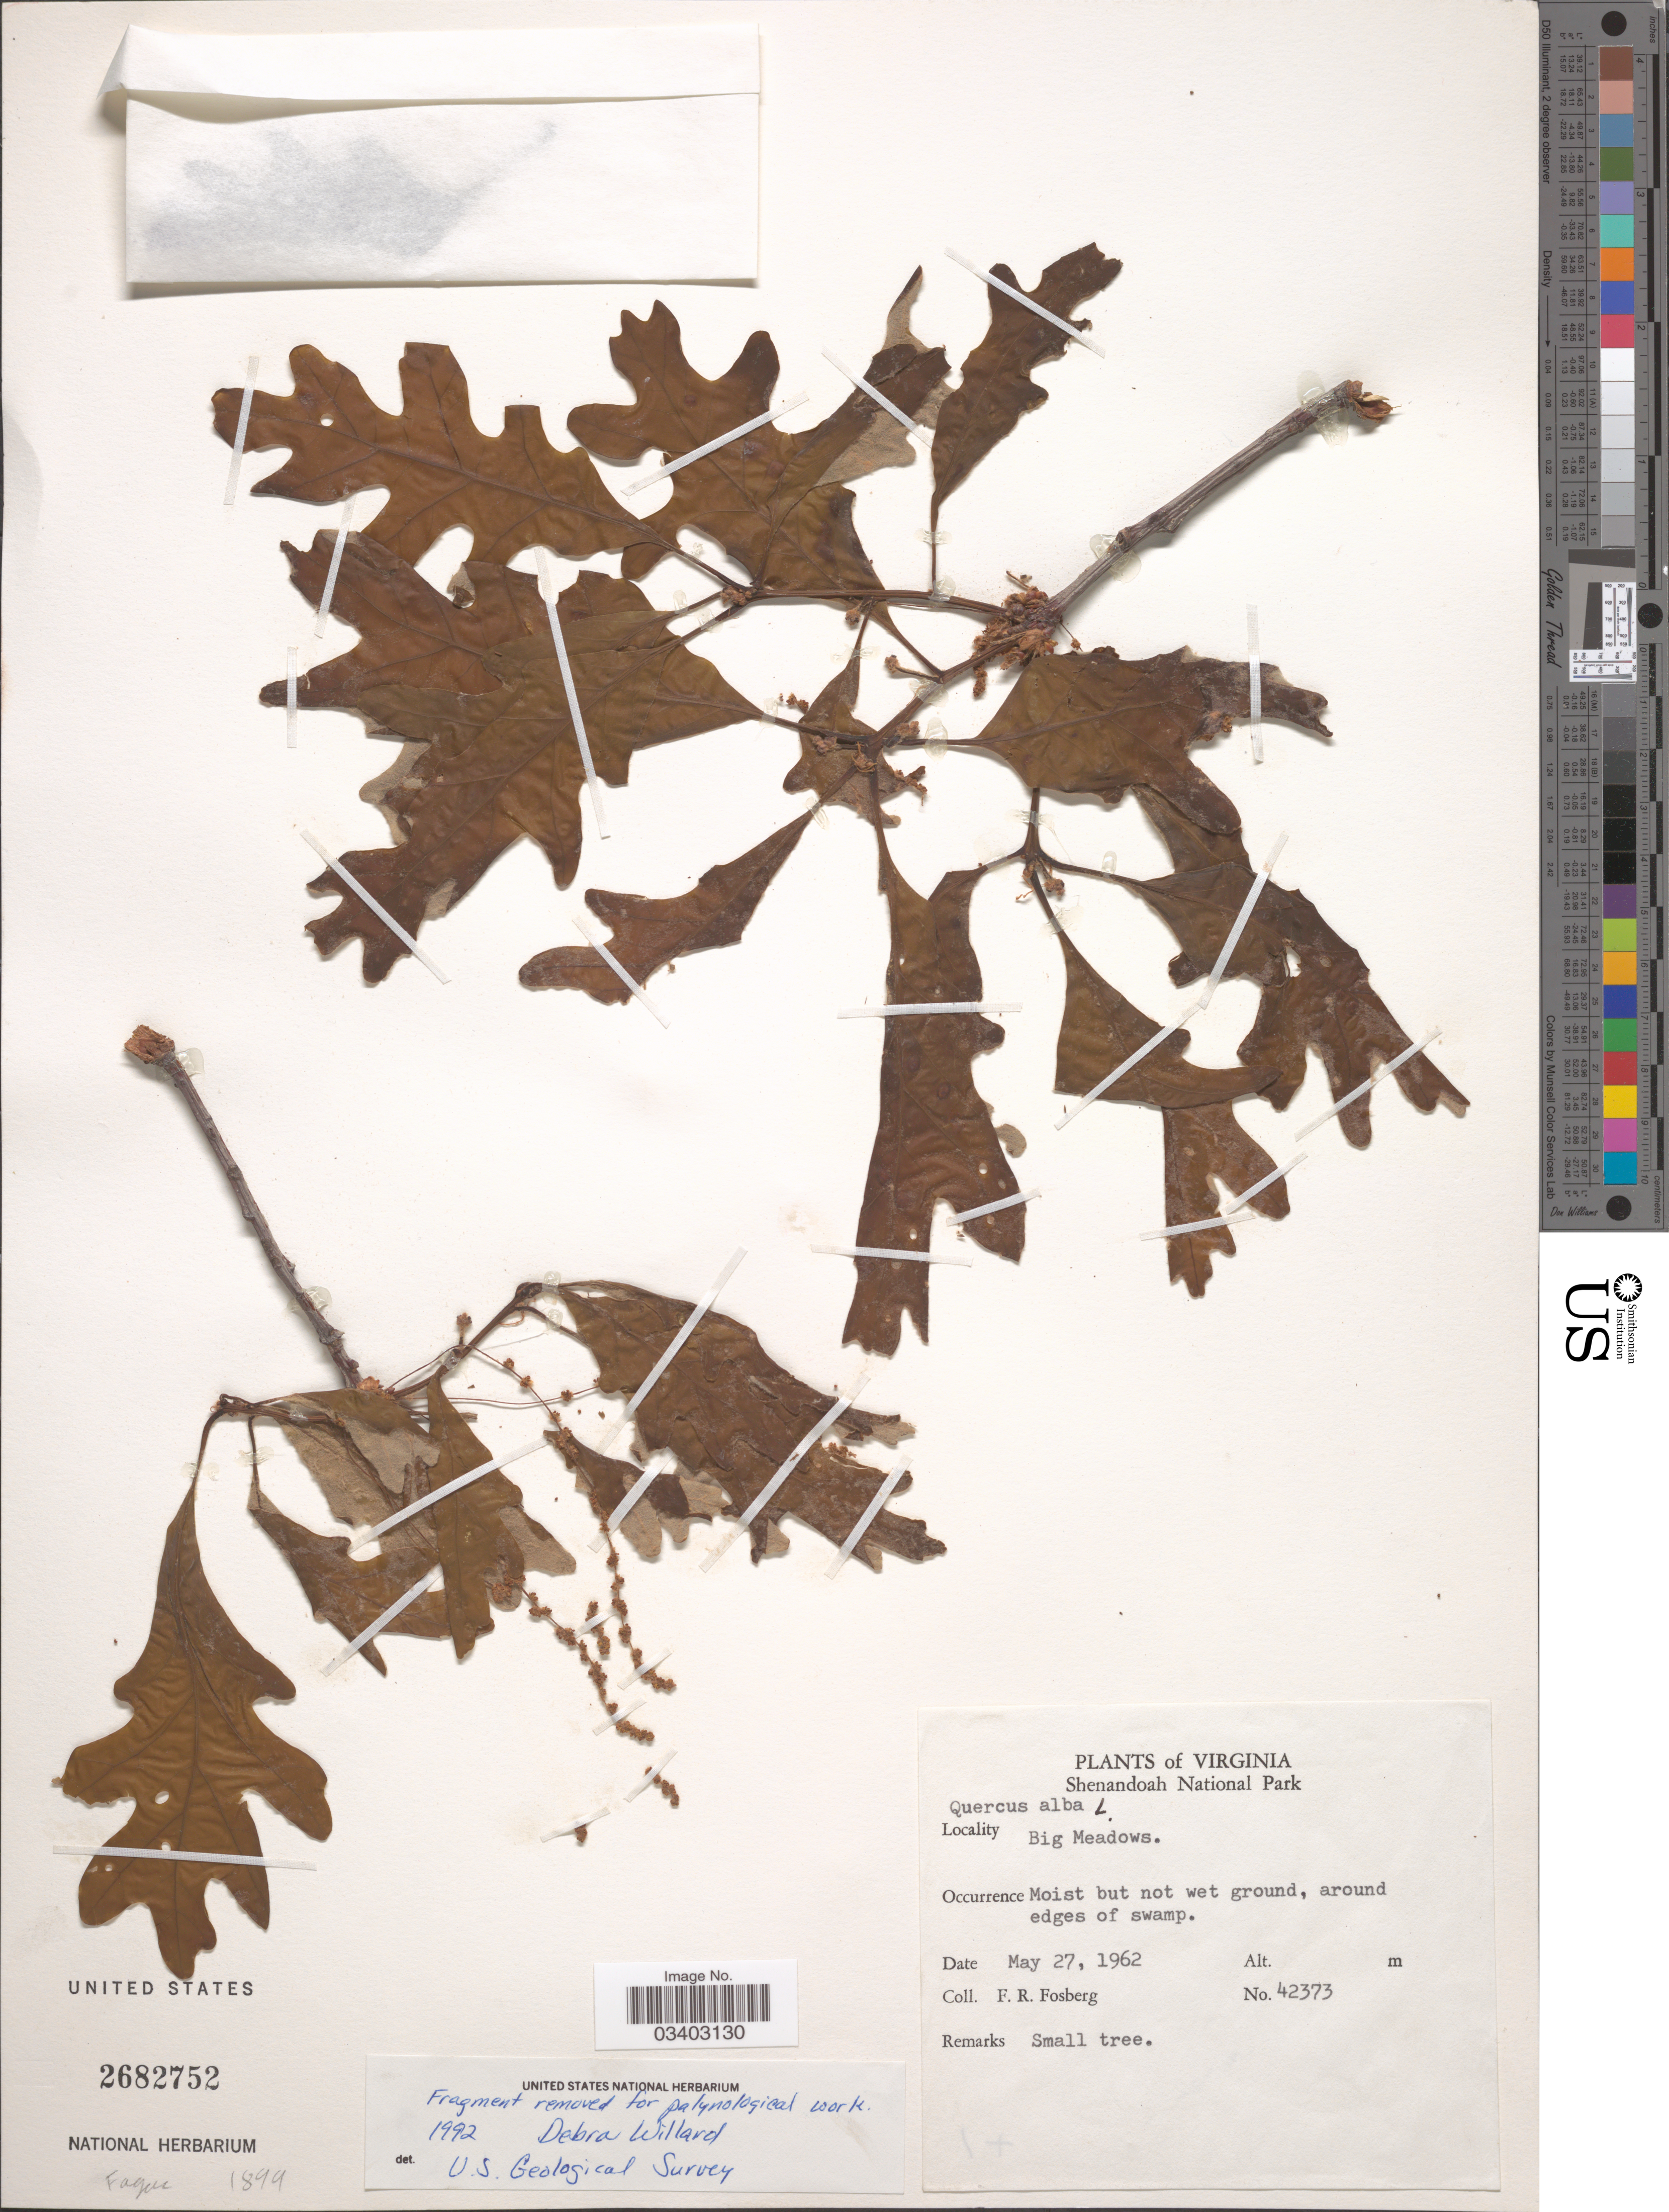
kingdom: Plantae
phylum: Tracheophyta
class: Magnoliopsida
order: Fagales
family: Fagaceae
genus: Quercus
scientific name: Quercus alba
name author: L.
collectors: F. R. Fosberg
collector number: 42373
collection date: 1962-05-27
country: United States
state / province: Virginia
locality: Shenandoah National Park. Big Meadows. Around edges of swamp.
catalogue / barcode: US 2682752